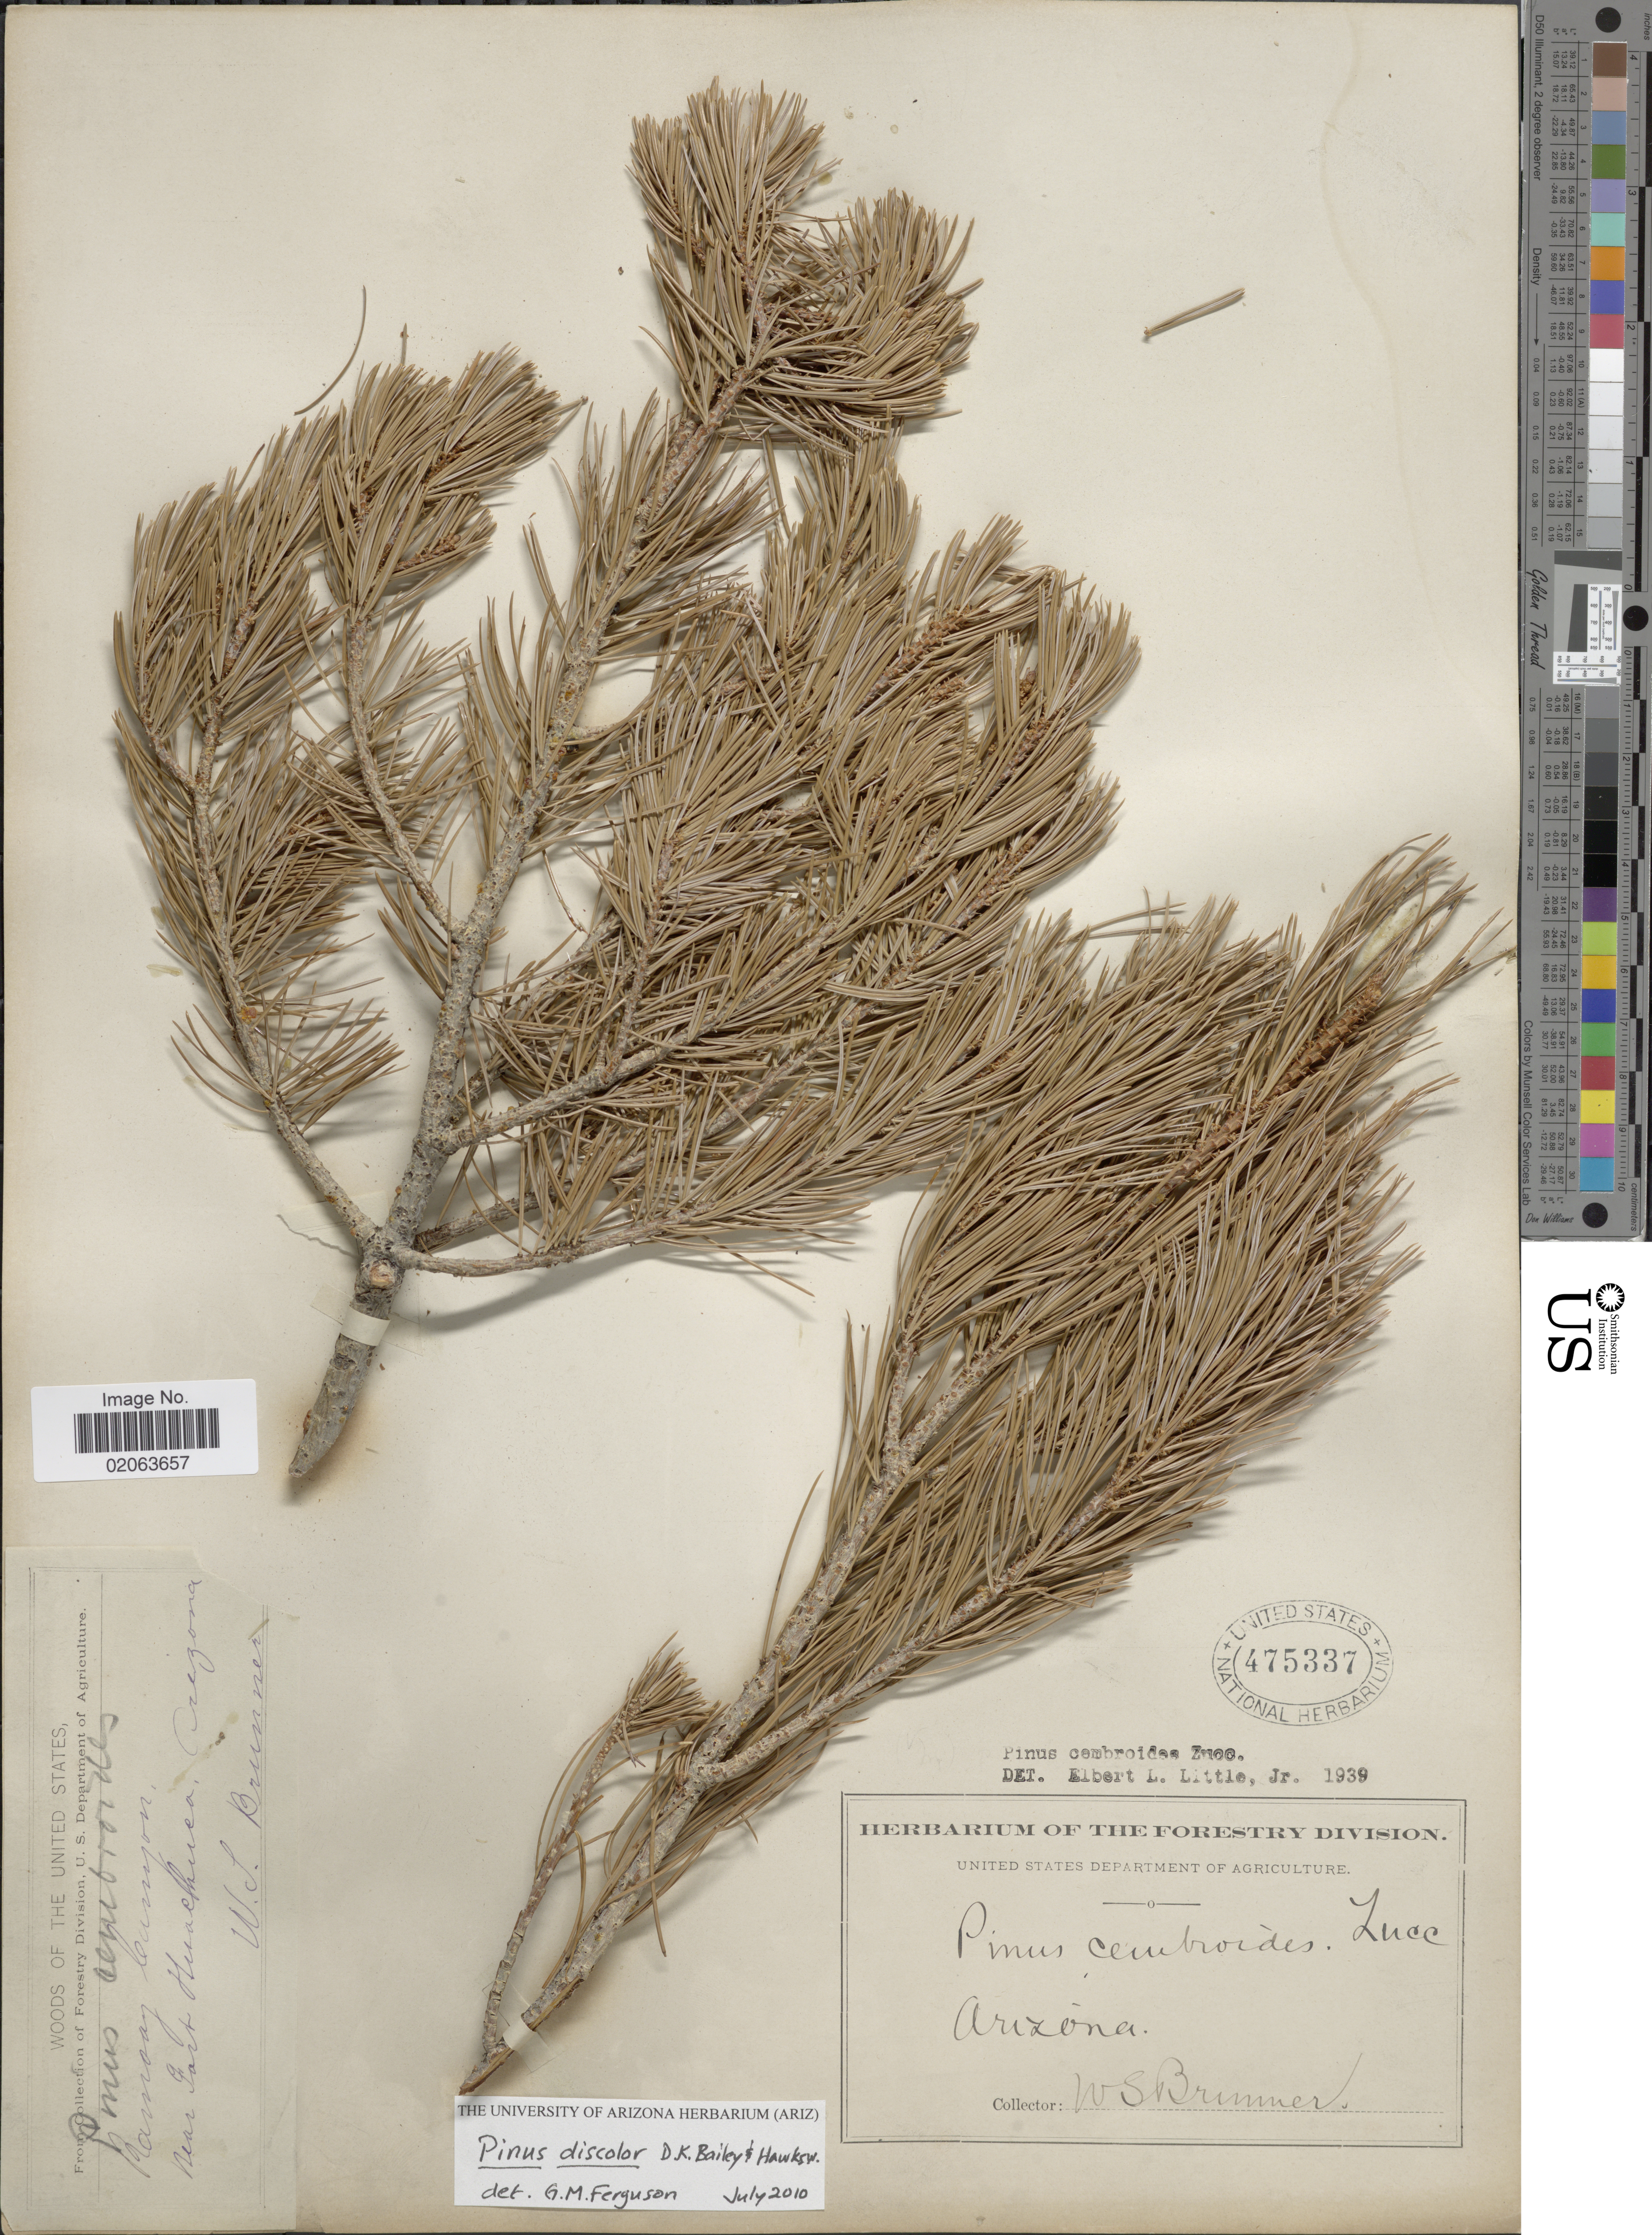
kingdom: Plantae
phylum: Tracheophyta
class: Pinopsida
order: Pinales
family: Pinaceae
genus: Pinus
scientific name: Pinus discolor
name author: D.K. Bailey & Hawksw.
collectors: W. Brunner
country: United States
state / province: Arizona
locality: Ramsay Canyon. Near Fort Huachuca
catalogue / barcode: US 475337